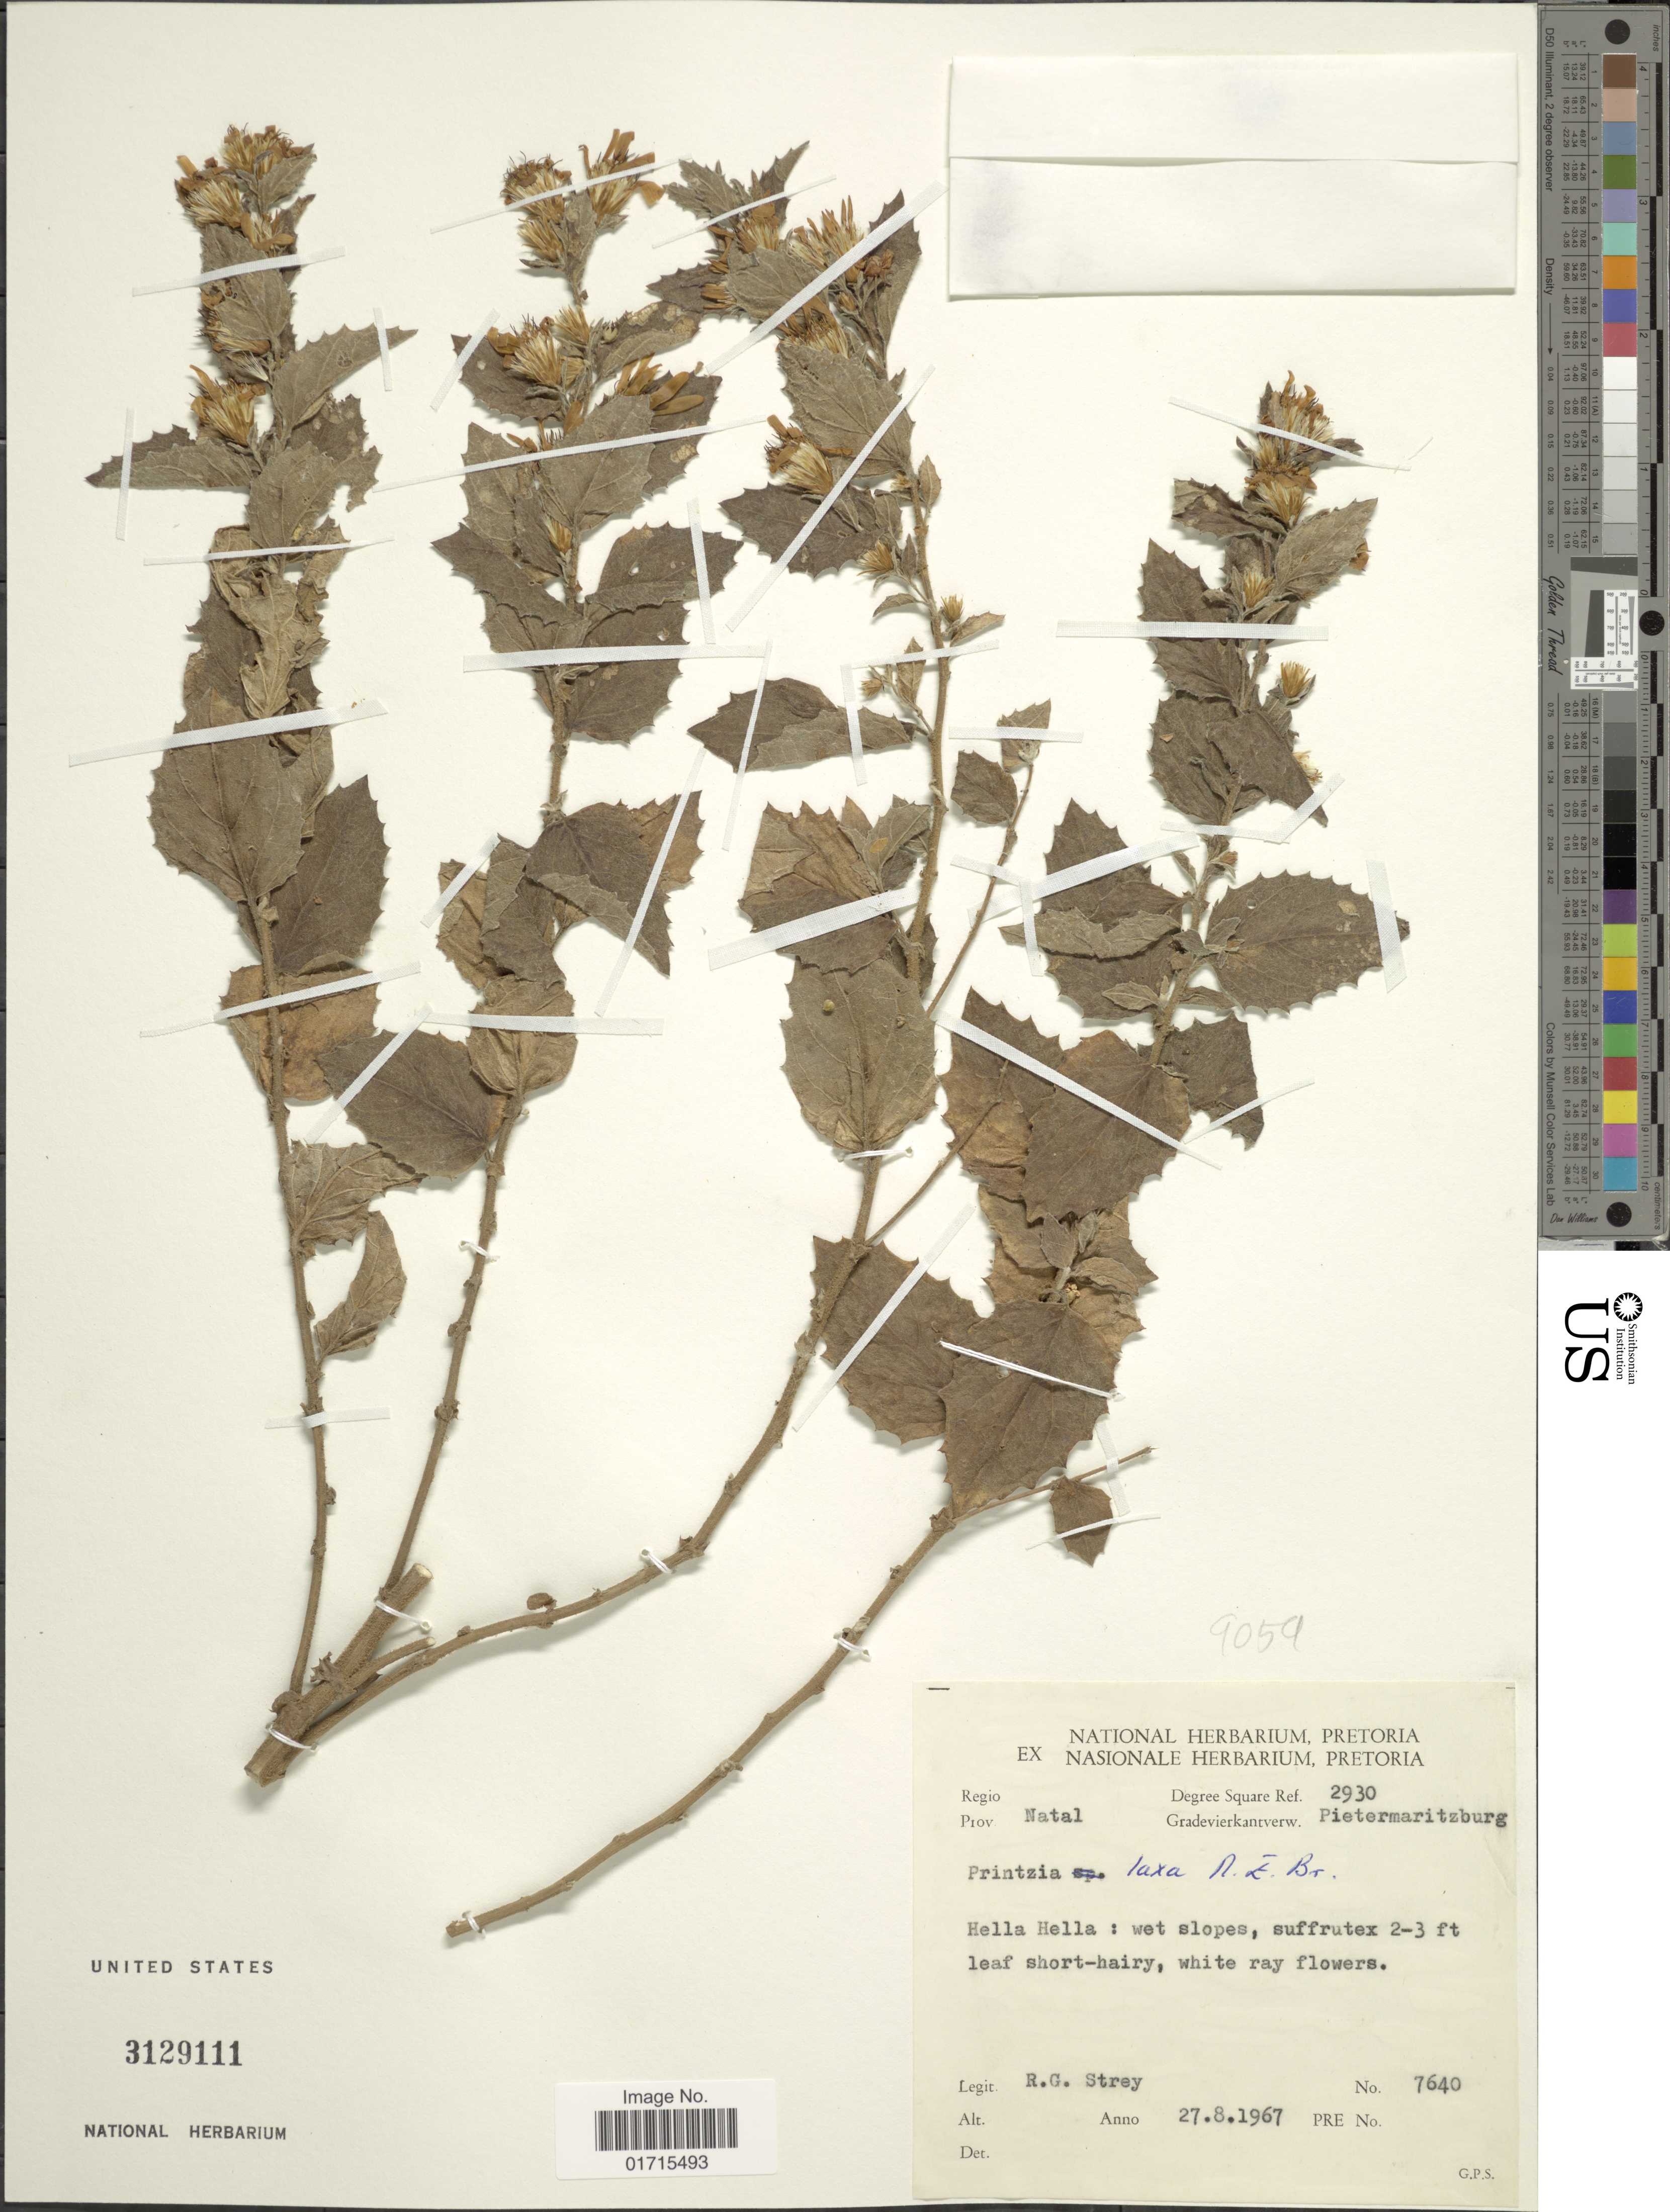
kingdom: Plantae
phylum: Tracheophyta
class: Magnoliopsida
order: Asterales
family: Asteraceae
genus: Printzia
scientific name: Printzia laxa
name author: N.E. Br.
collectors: R. G. Strey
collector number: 7640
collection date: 1967-08-27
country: South Africa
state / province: KwaZulu-Natal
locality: Regio. Prov. Natal. Gradevierkantverw. Pietermaritzburg. Hella Hella: wet slopes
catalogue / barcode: US 3129111